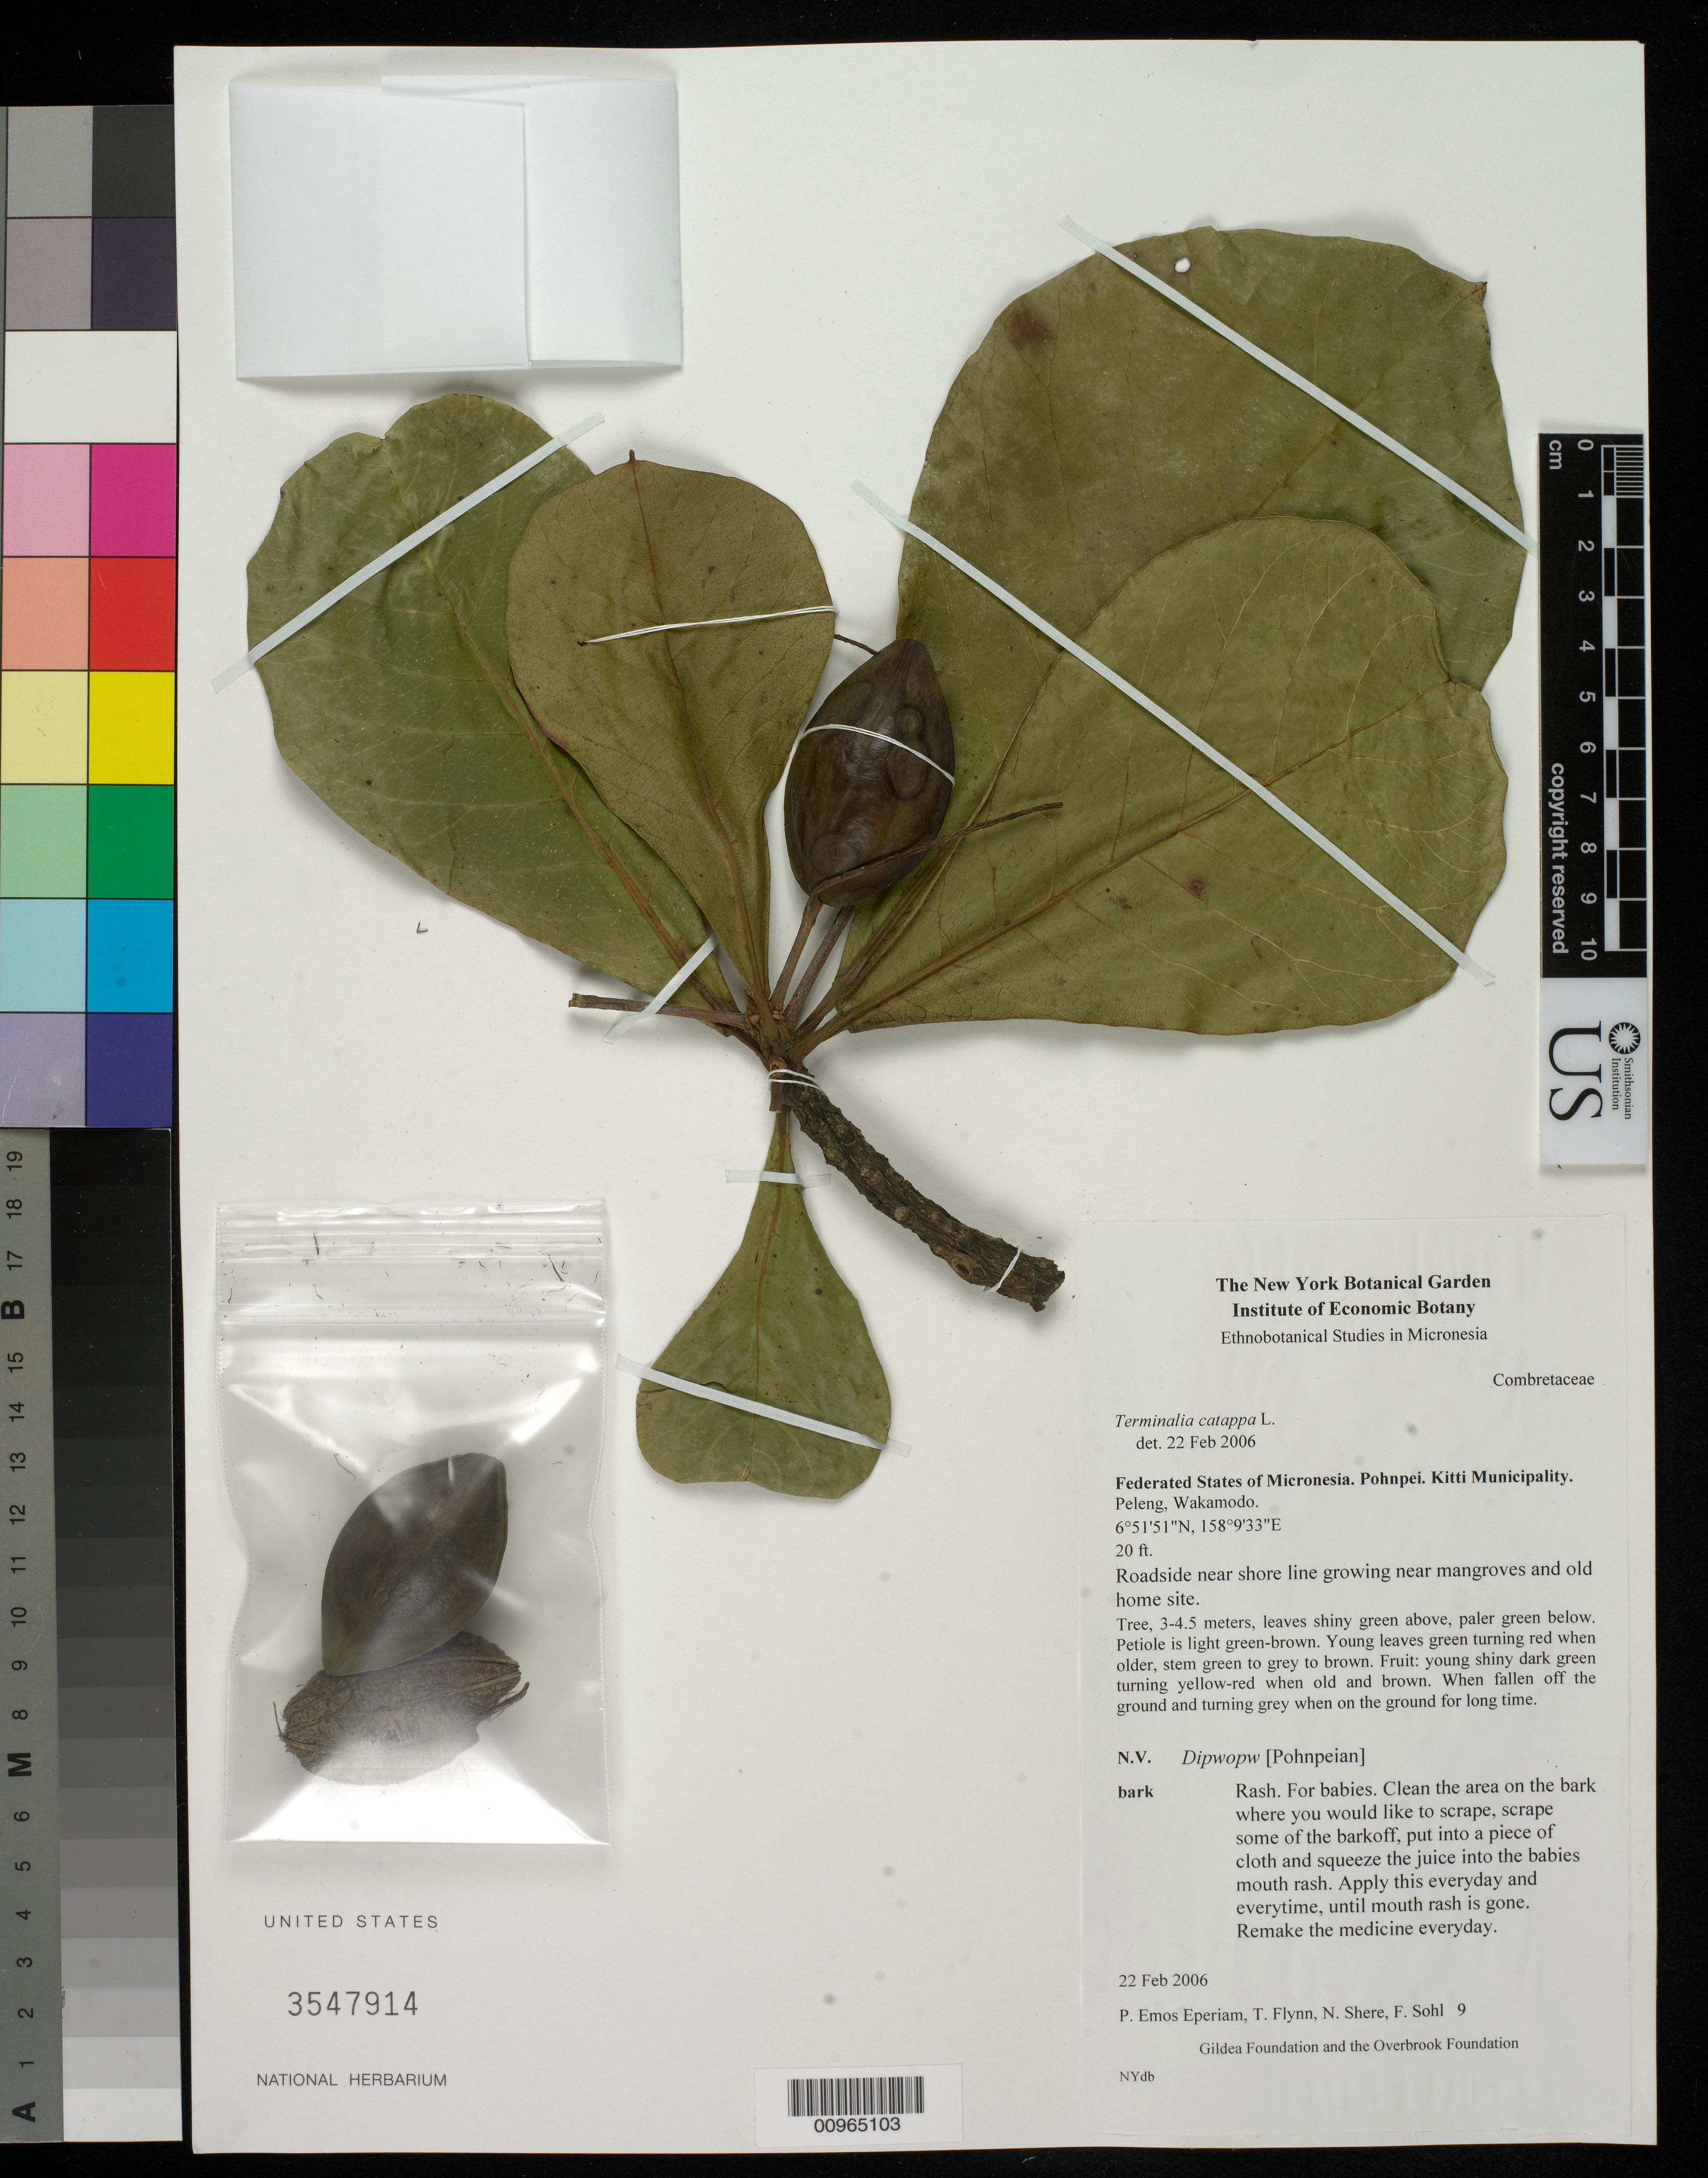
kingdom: Plantae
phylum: Tracheophyta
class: Magnoliopsida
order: Myrtales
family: Combretaceae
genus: Terminalia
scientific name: Terminalia catappa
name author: L.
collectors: P. Eperiam, T. W. Flynn, N. Shere & F. Sohl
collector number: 9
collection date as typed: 22 Feb 2006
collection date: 2006-02-22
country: Micronesia, Federated States of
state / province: Pohnpei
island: Pohnpei [Ponape]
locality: Kitti Municipality, Peleng, Wakamodo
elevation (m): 6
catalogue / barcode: US 3547914